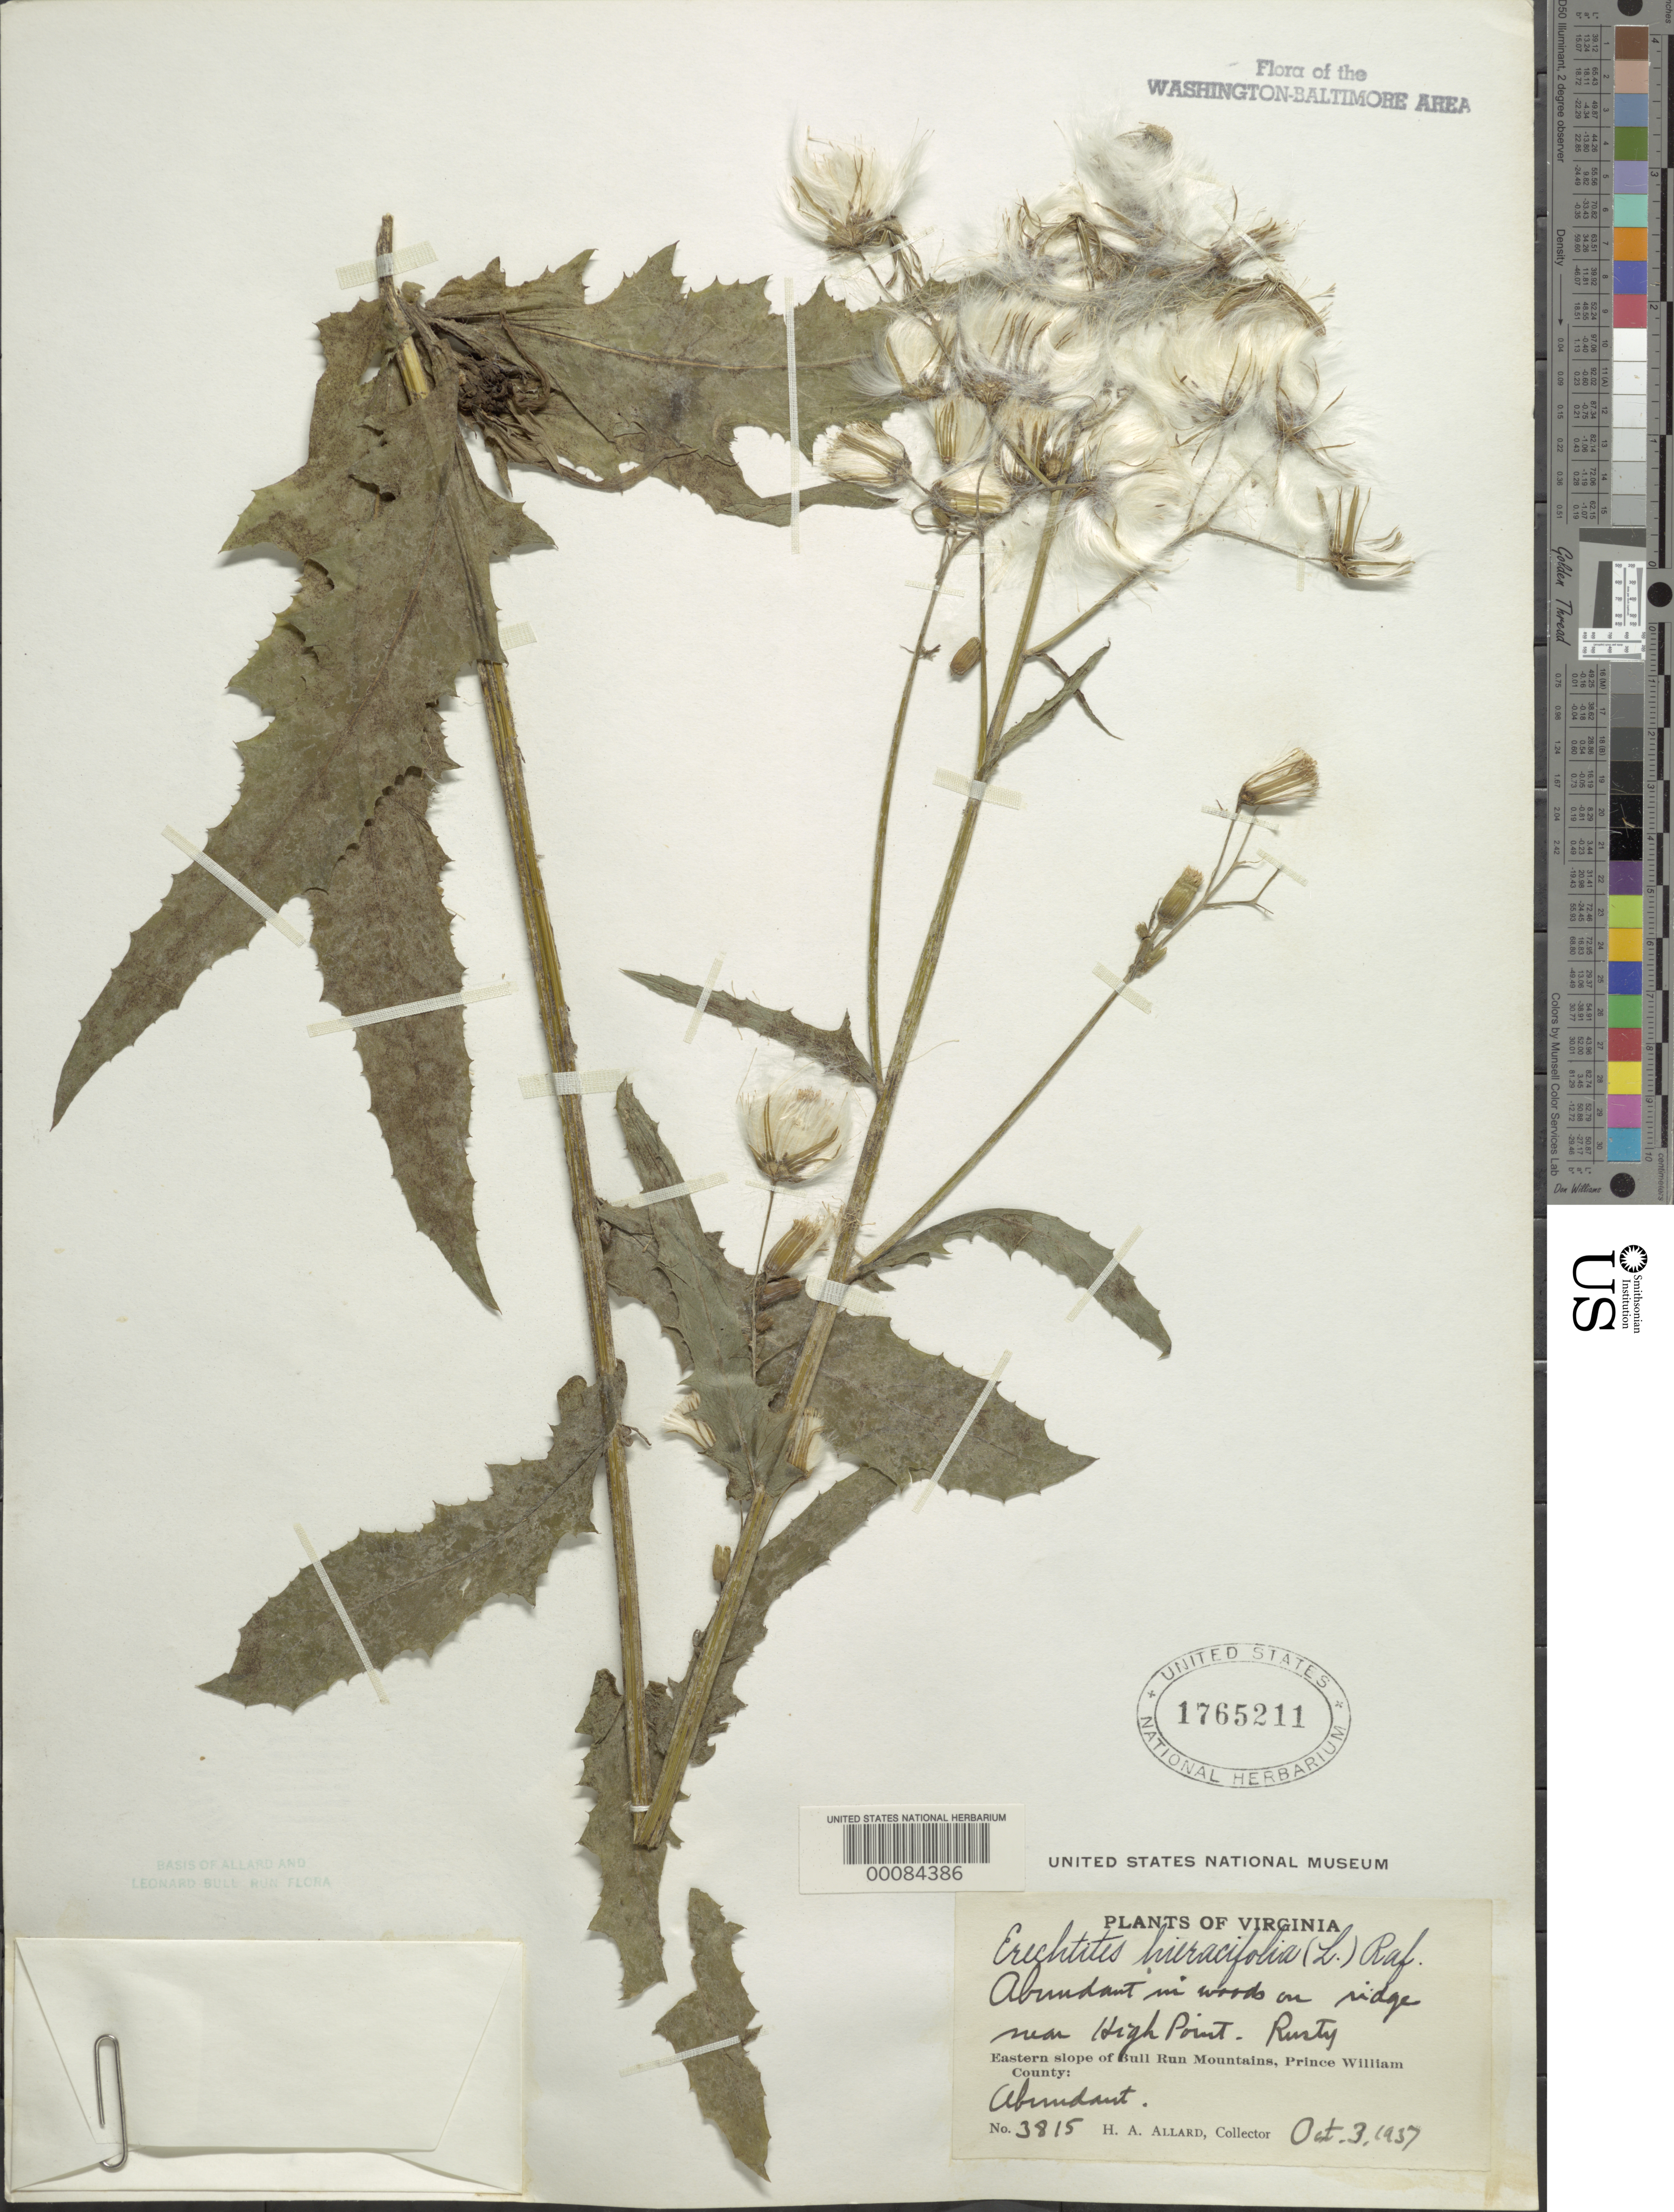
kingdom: Plantae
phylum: Tracheophyta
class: Magnoliopsida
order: Asterales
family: Asteraceae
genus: Erechtites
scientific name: Erechtites hieraciifolius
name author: (L.) Raf. ex DC.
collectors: H. A. Allard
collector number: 3815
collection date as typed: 03 Oct 1937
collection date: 1937-10-03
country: United States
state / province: Virginia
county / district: Prince William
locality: Near High Point Ridge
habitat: Woods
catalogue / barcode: US 1765211